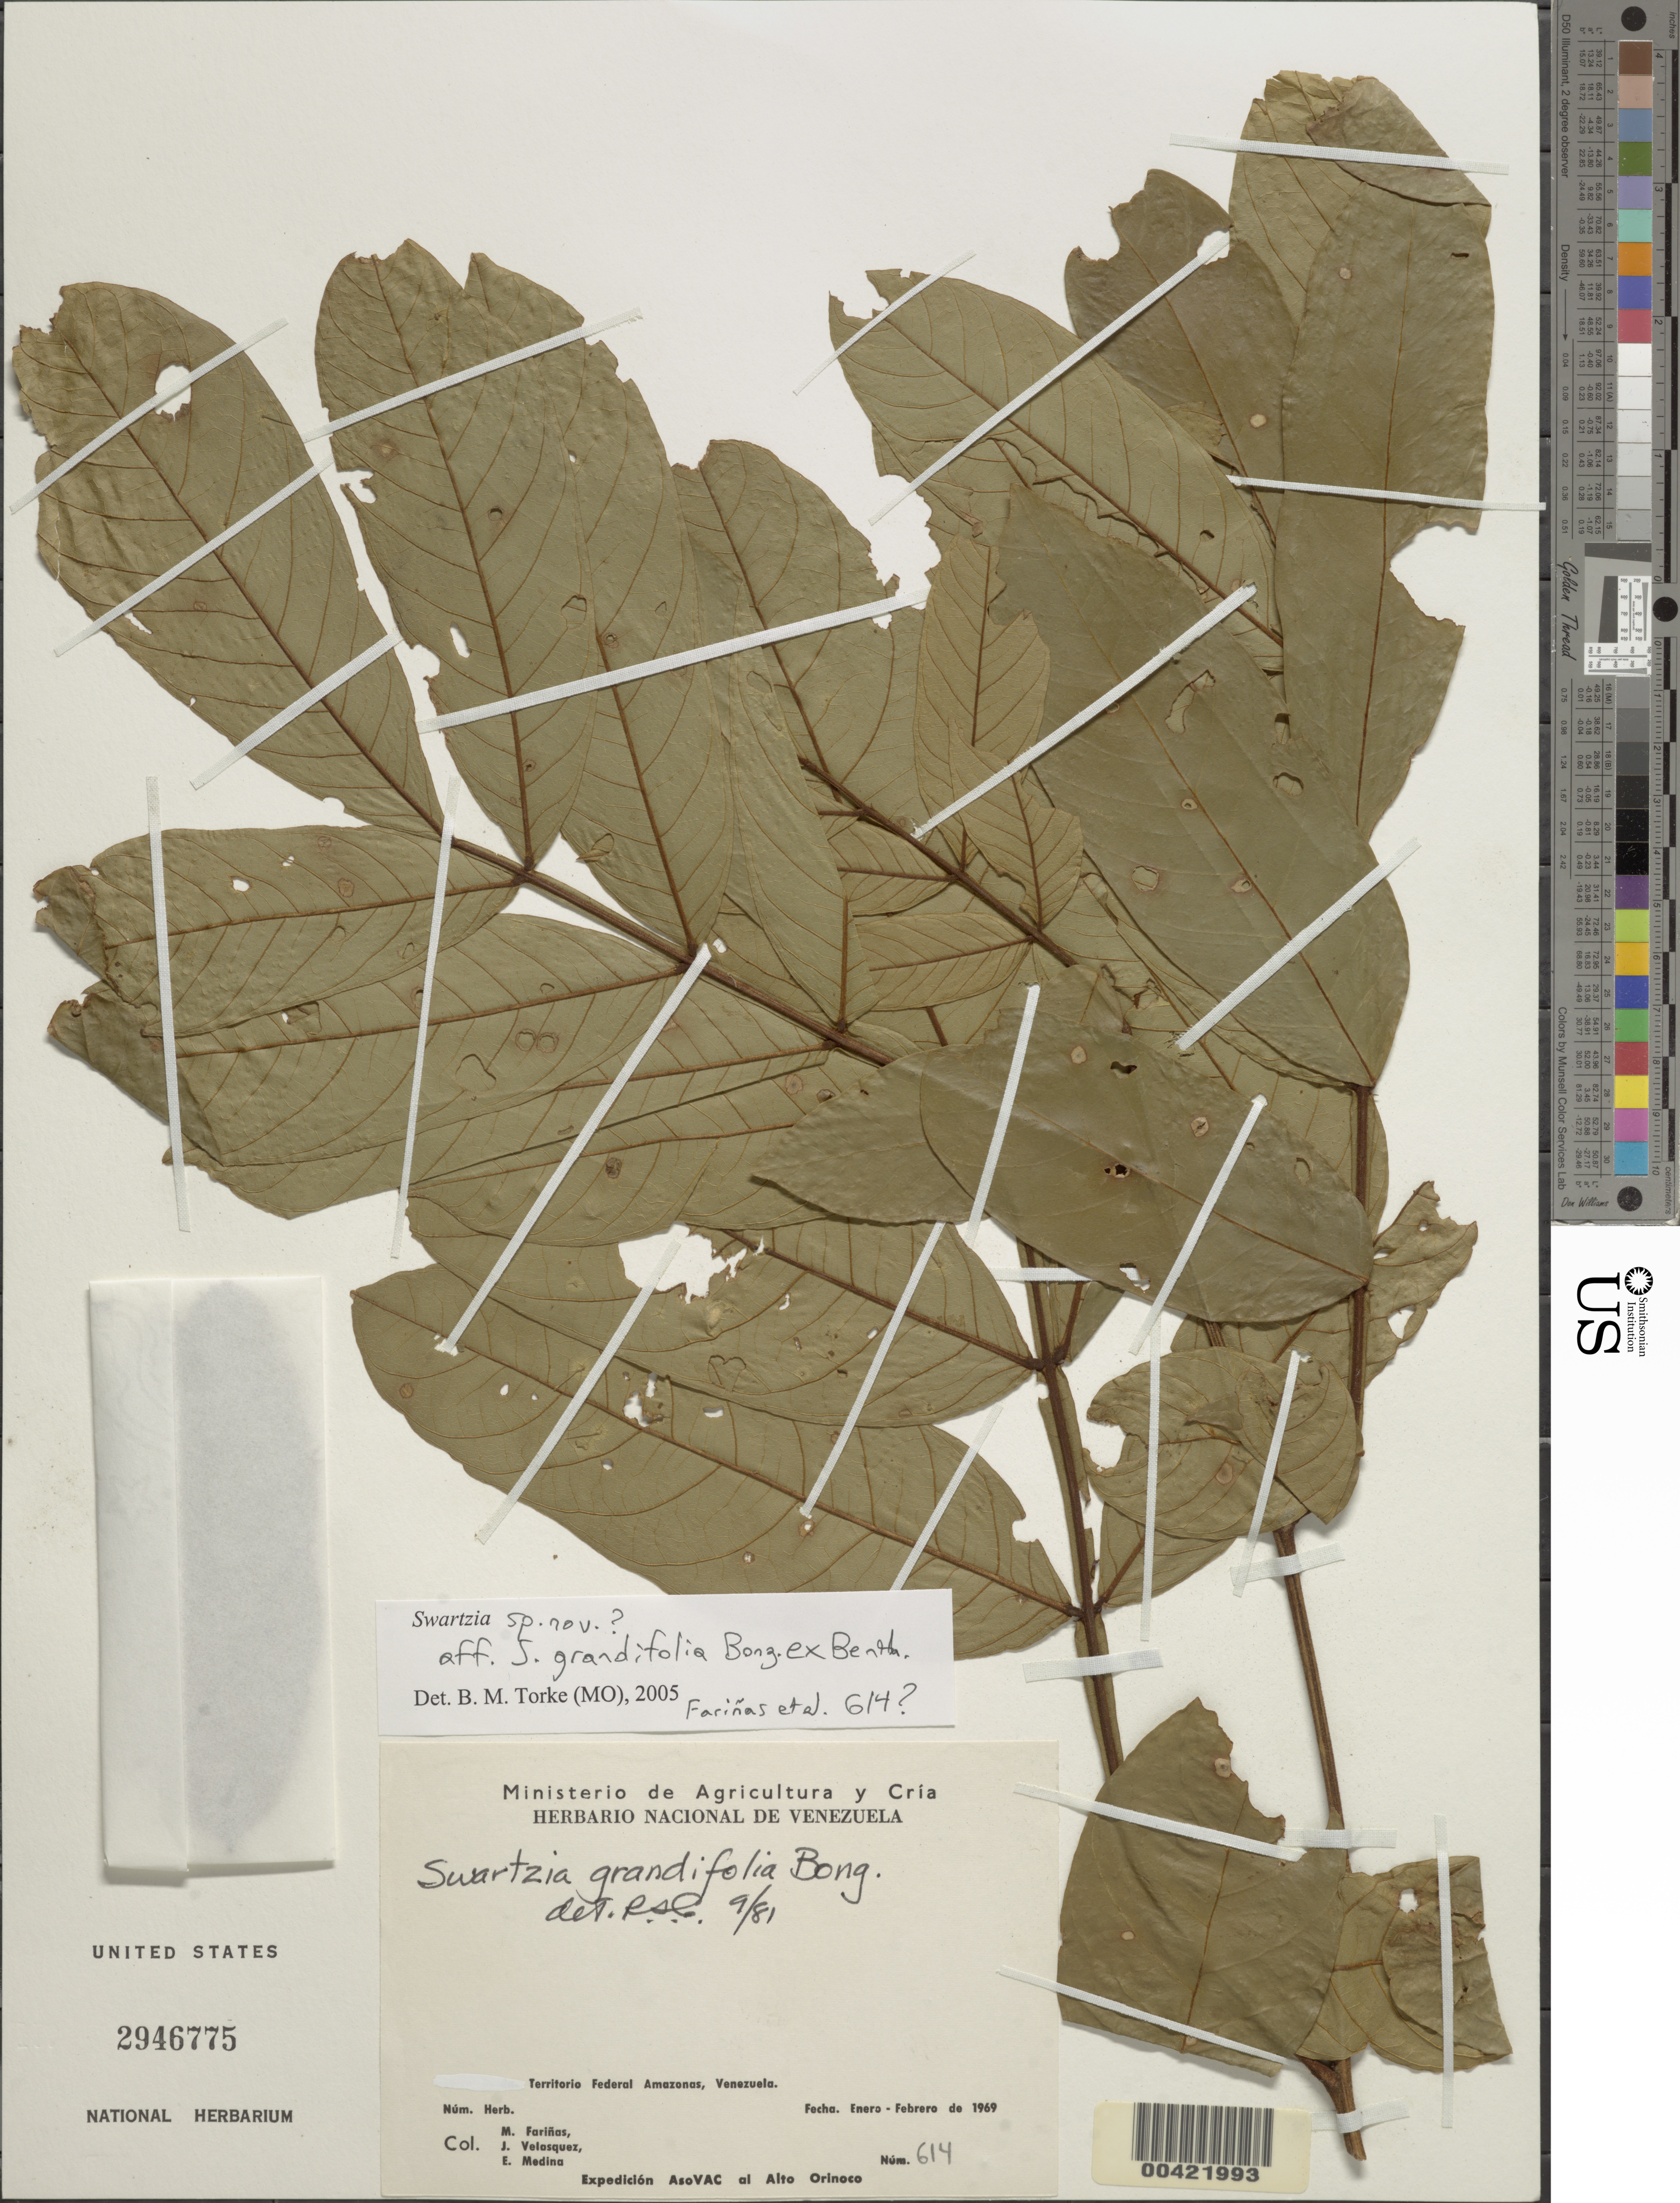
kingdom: Plantae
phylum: Tracheophyta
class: Magnoliopsida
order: Fabales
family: Fabaceae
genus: Swartzia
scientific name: Swartzia sp. nov. aff. grandifolia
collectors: M. Fariñas, J. Velasquez & E. Medina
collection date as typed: Jan 1969 to -- Feb 1969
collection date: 1969-01/1969-02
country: Venezuela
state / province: Amazonas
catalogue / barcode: US 2946775